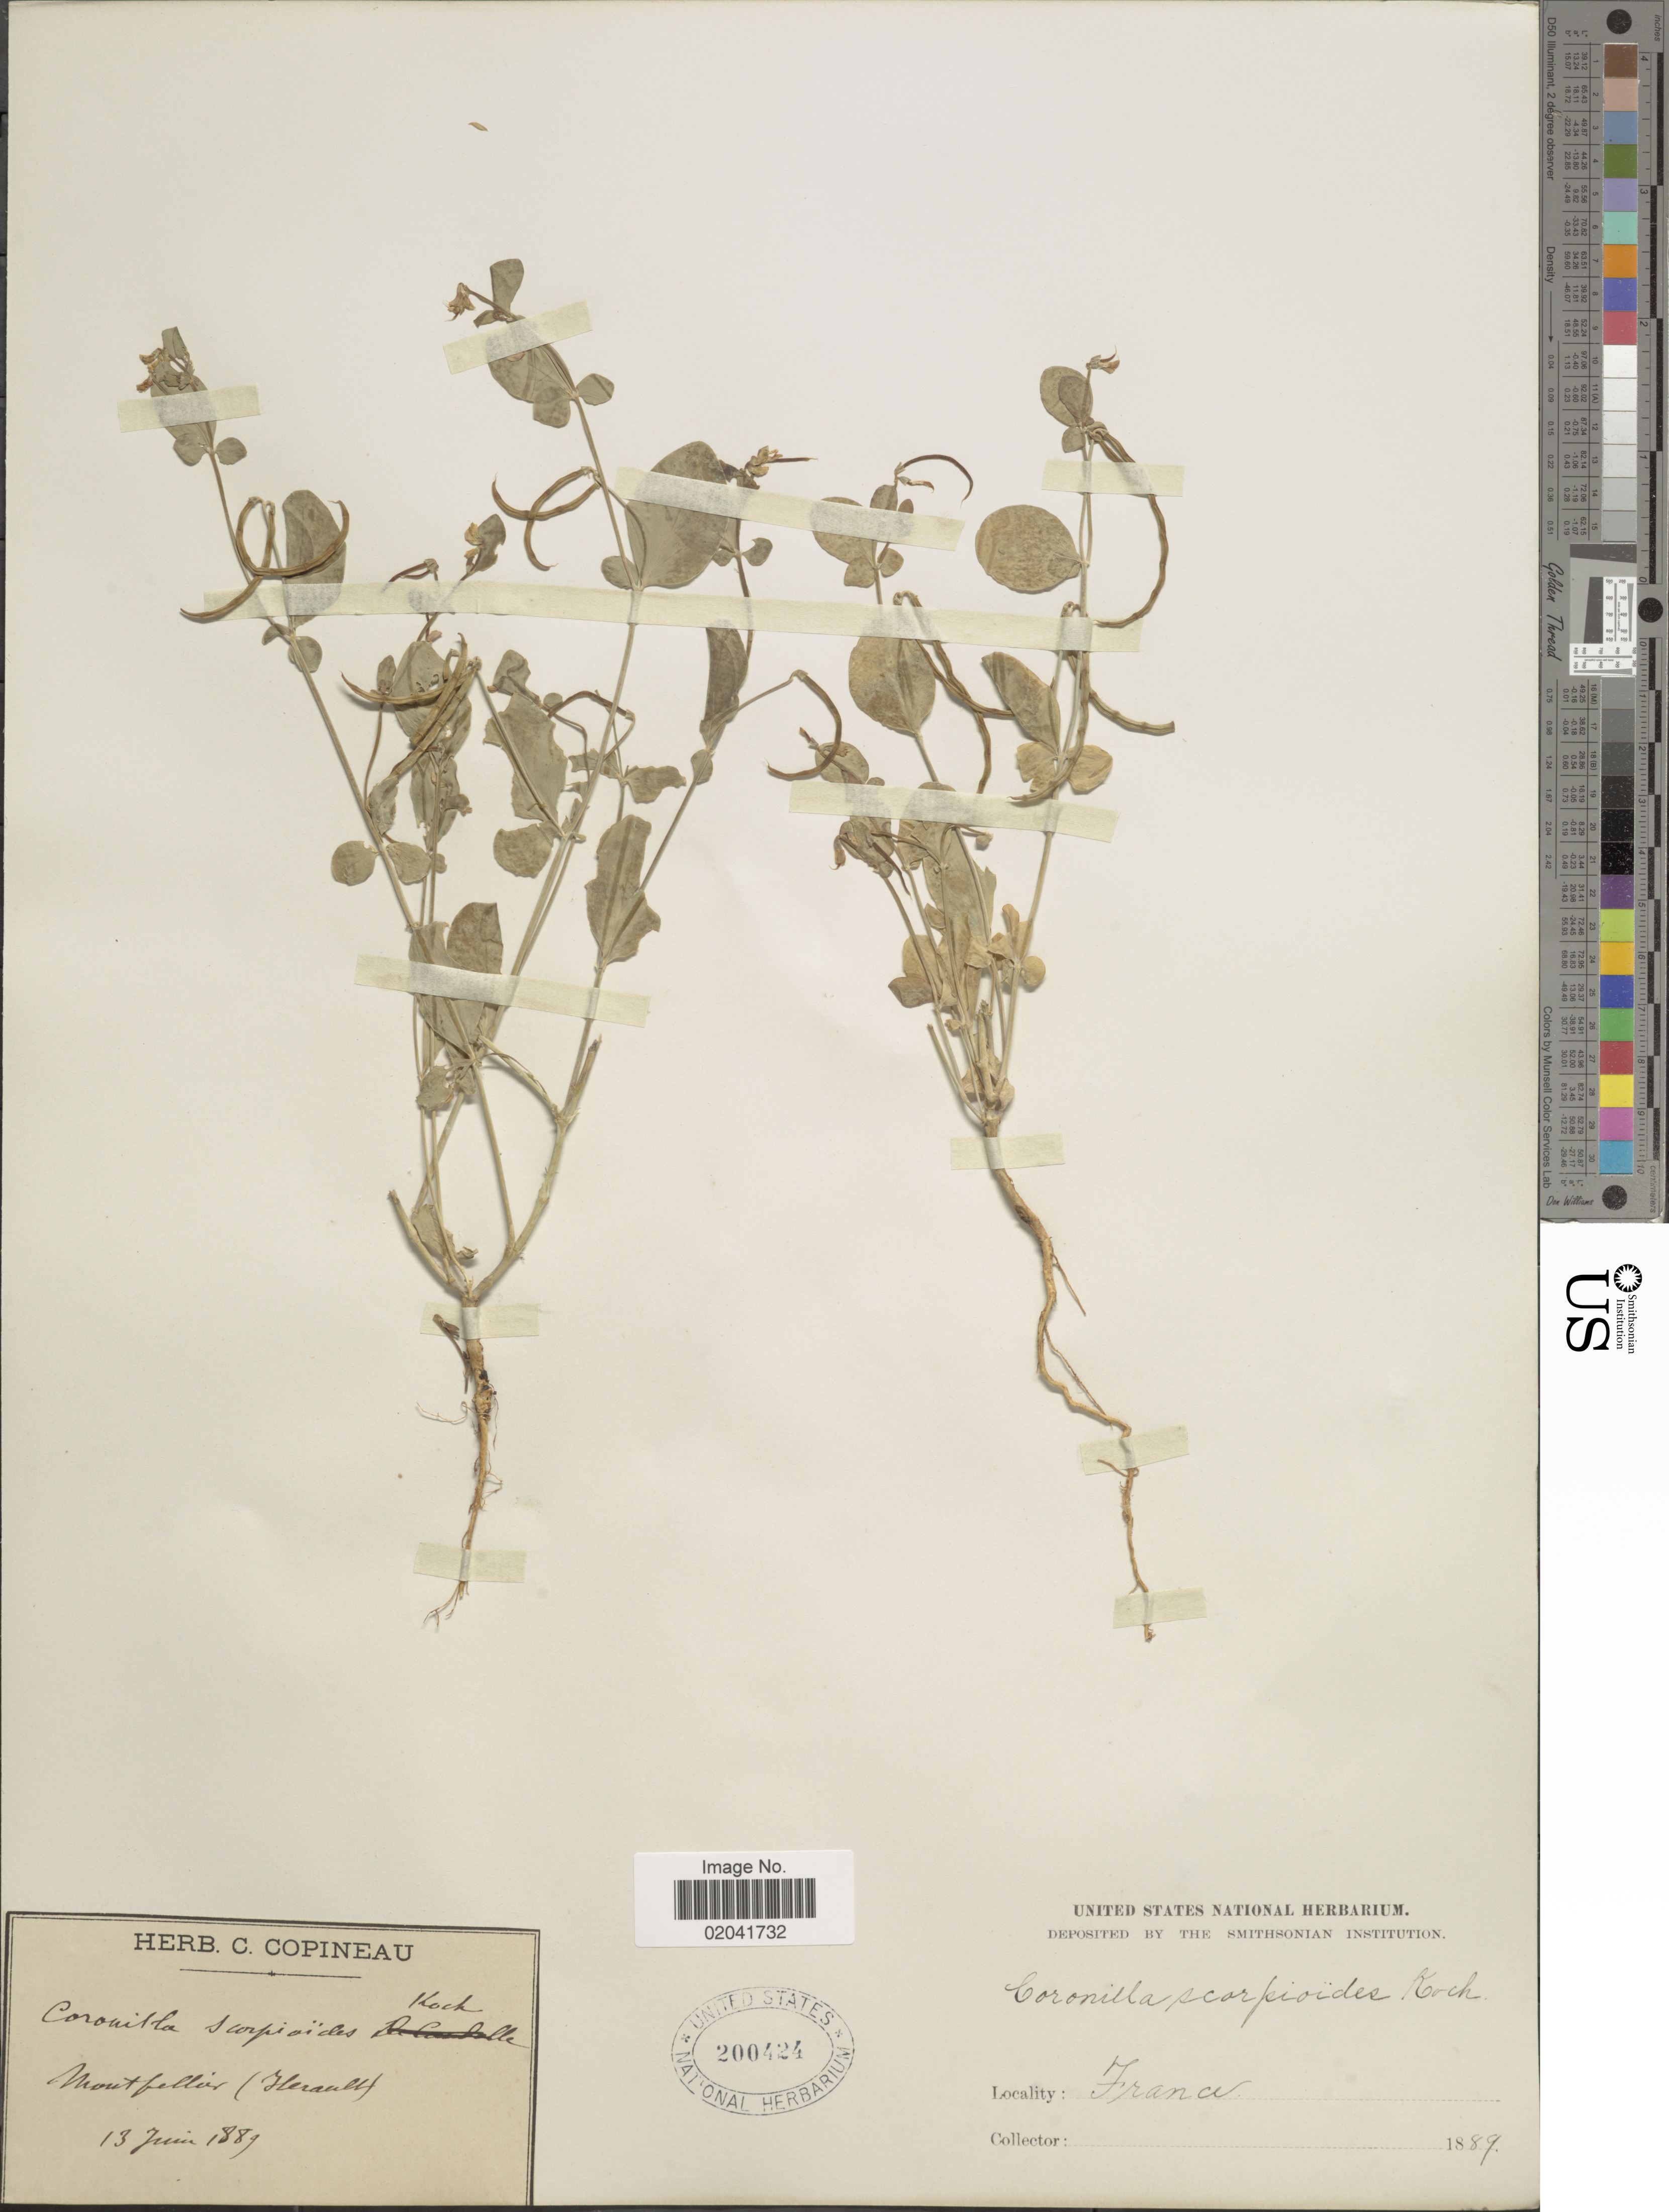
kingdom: Plantae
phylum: Tracheophyta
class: Magnoliopsida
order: Fabales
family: Fabaceae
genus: Ornithopus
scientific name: Ornithopus scorpioides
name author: L.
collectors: C. Copineau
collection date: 1889-06-13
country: France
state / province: Occitanie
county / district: Hérault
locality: Montpellier (Herault)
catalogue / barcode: US 200424